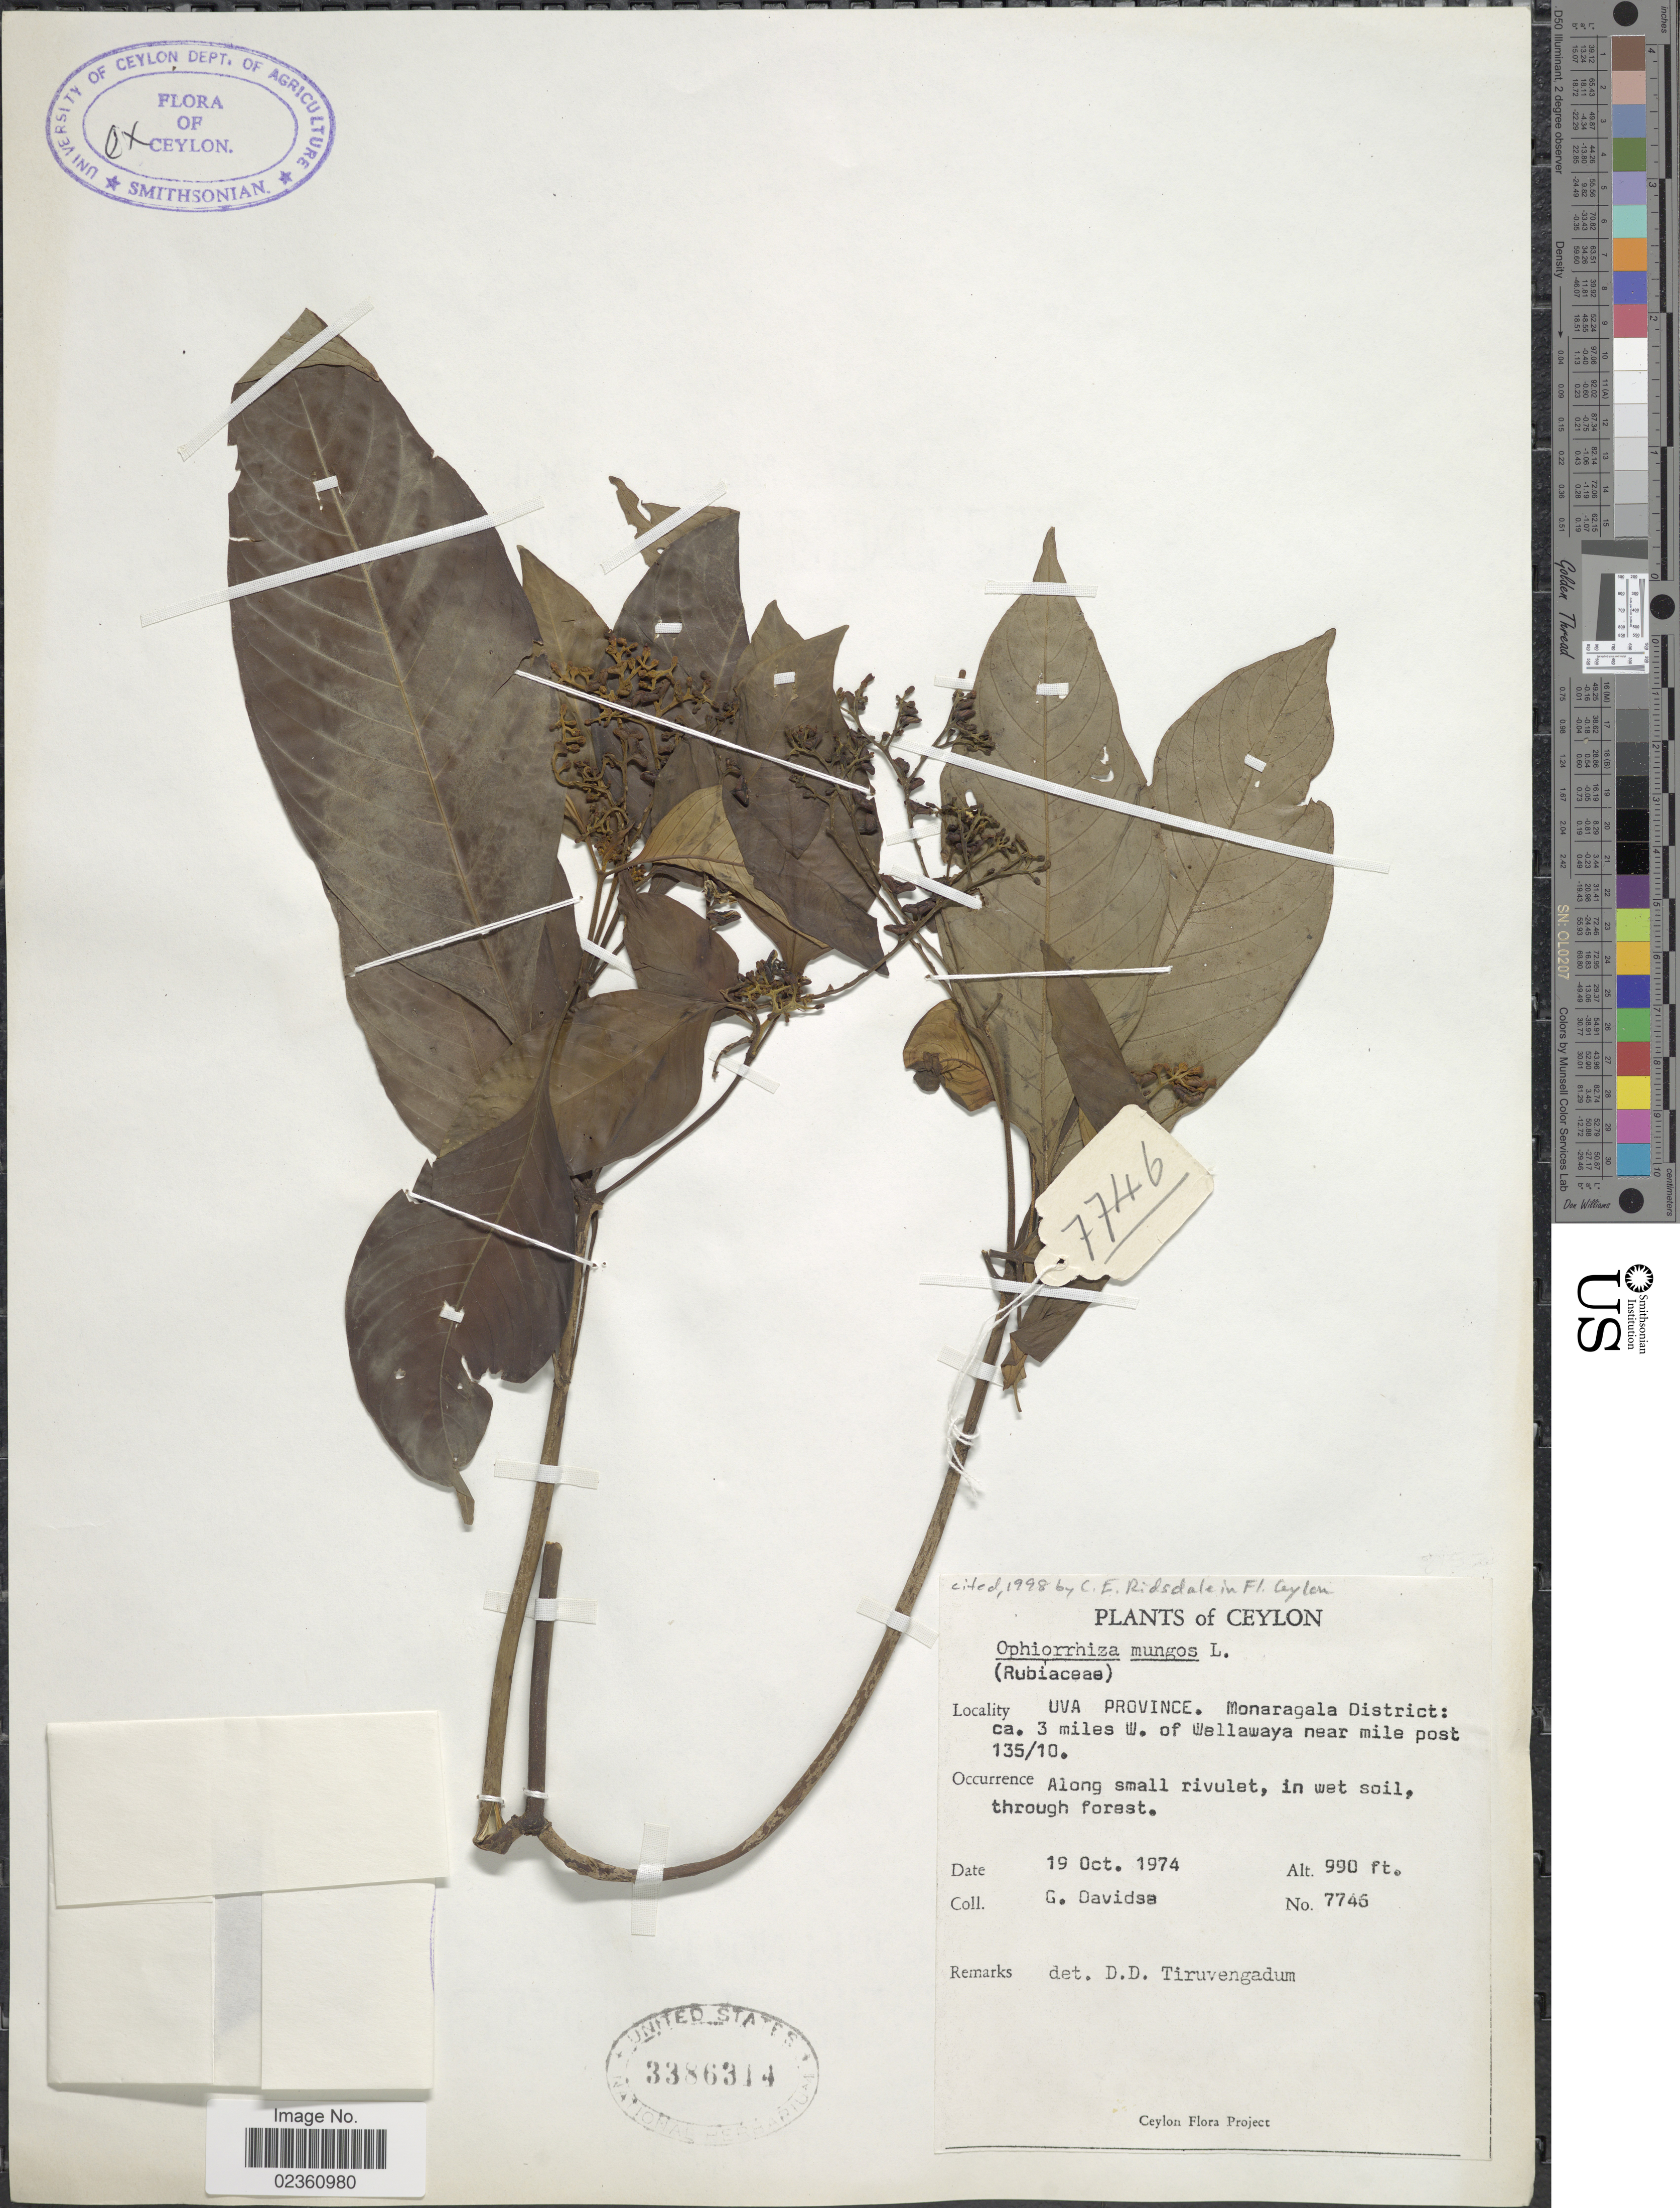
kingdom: Plantae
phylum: Tracheophyta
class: Magnoliopsida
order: Gentianales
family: Rubiaceae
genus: Ophiorrhiza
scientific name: Ophiorrhiza mungos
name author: L.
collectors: G. Davidse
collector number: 7746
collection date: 1974-10-19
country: Sri Lanka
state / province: Uva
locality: Ceylon, Monaragal District: ca. 3 miles W of Wellawaya near mile post 135/10, Along small rivulet, in wet soil, through forest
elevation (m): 302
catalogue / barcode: US 3386314